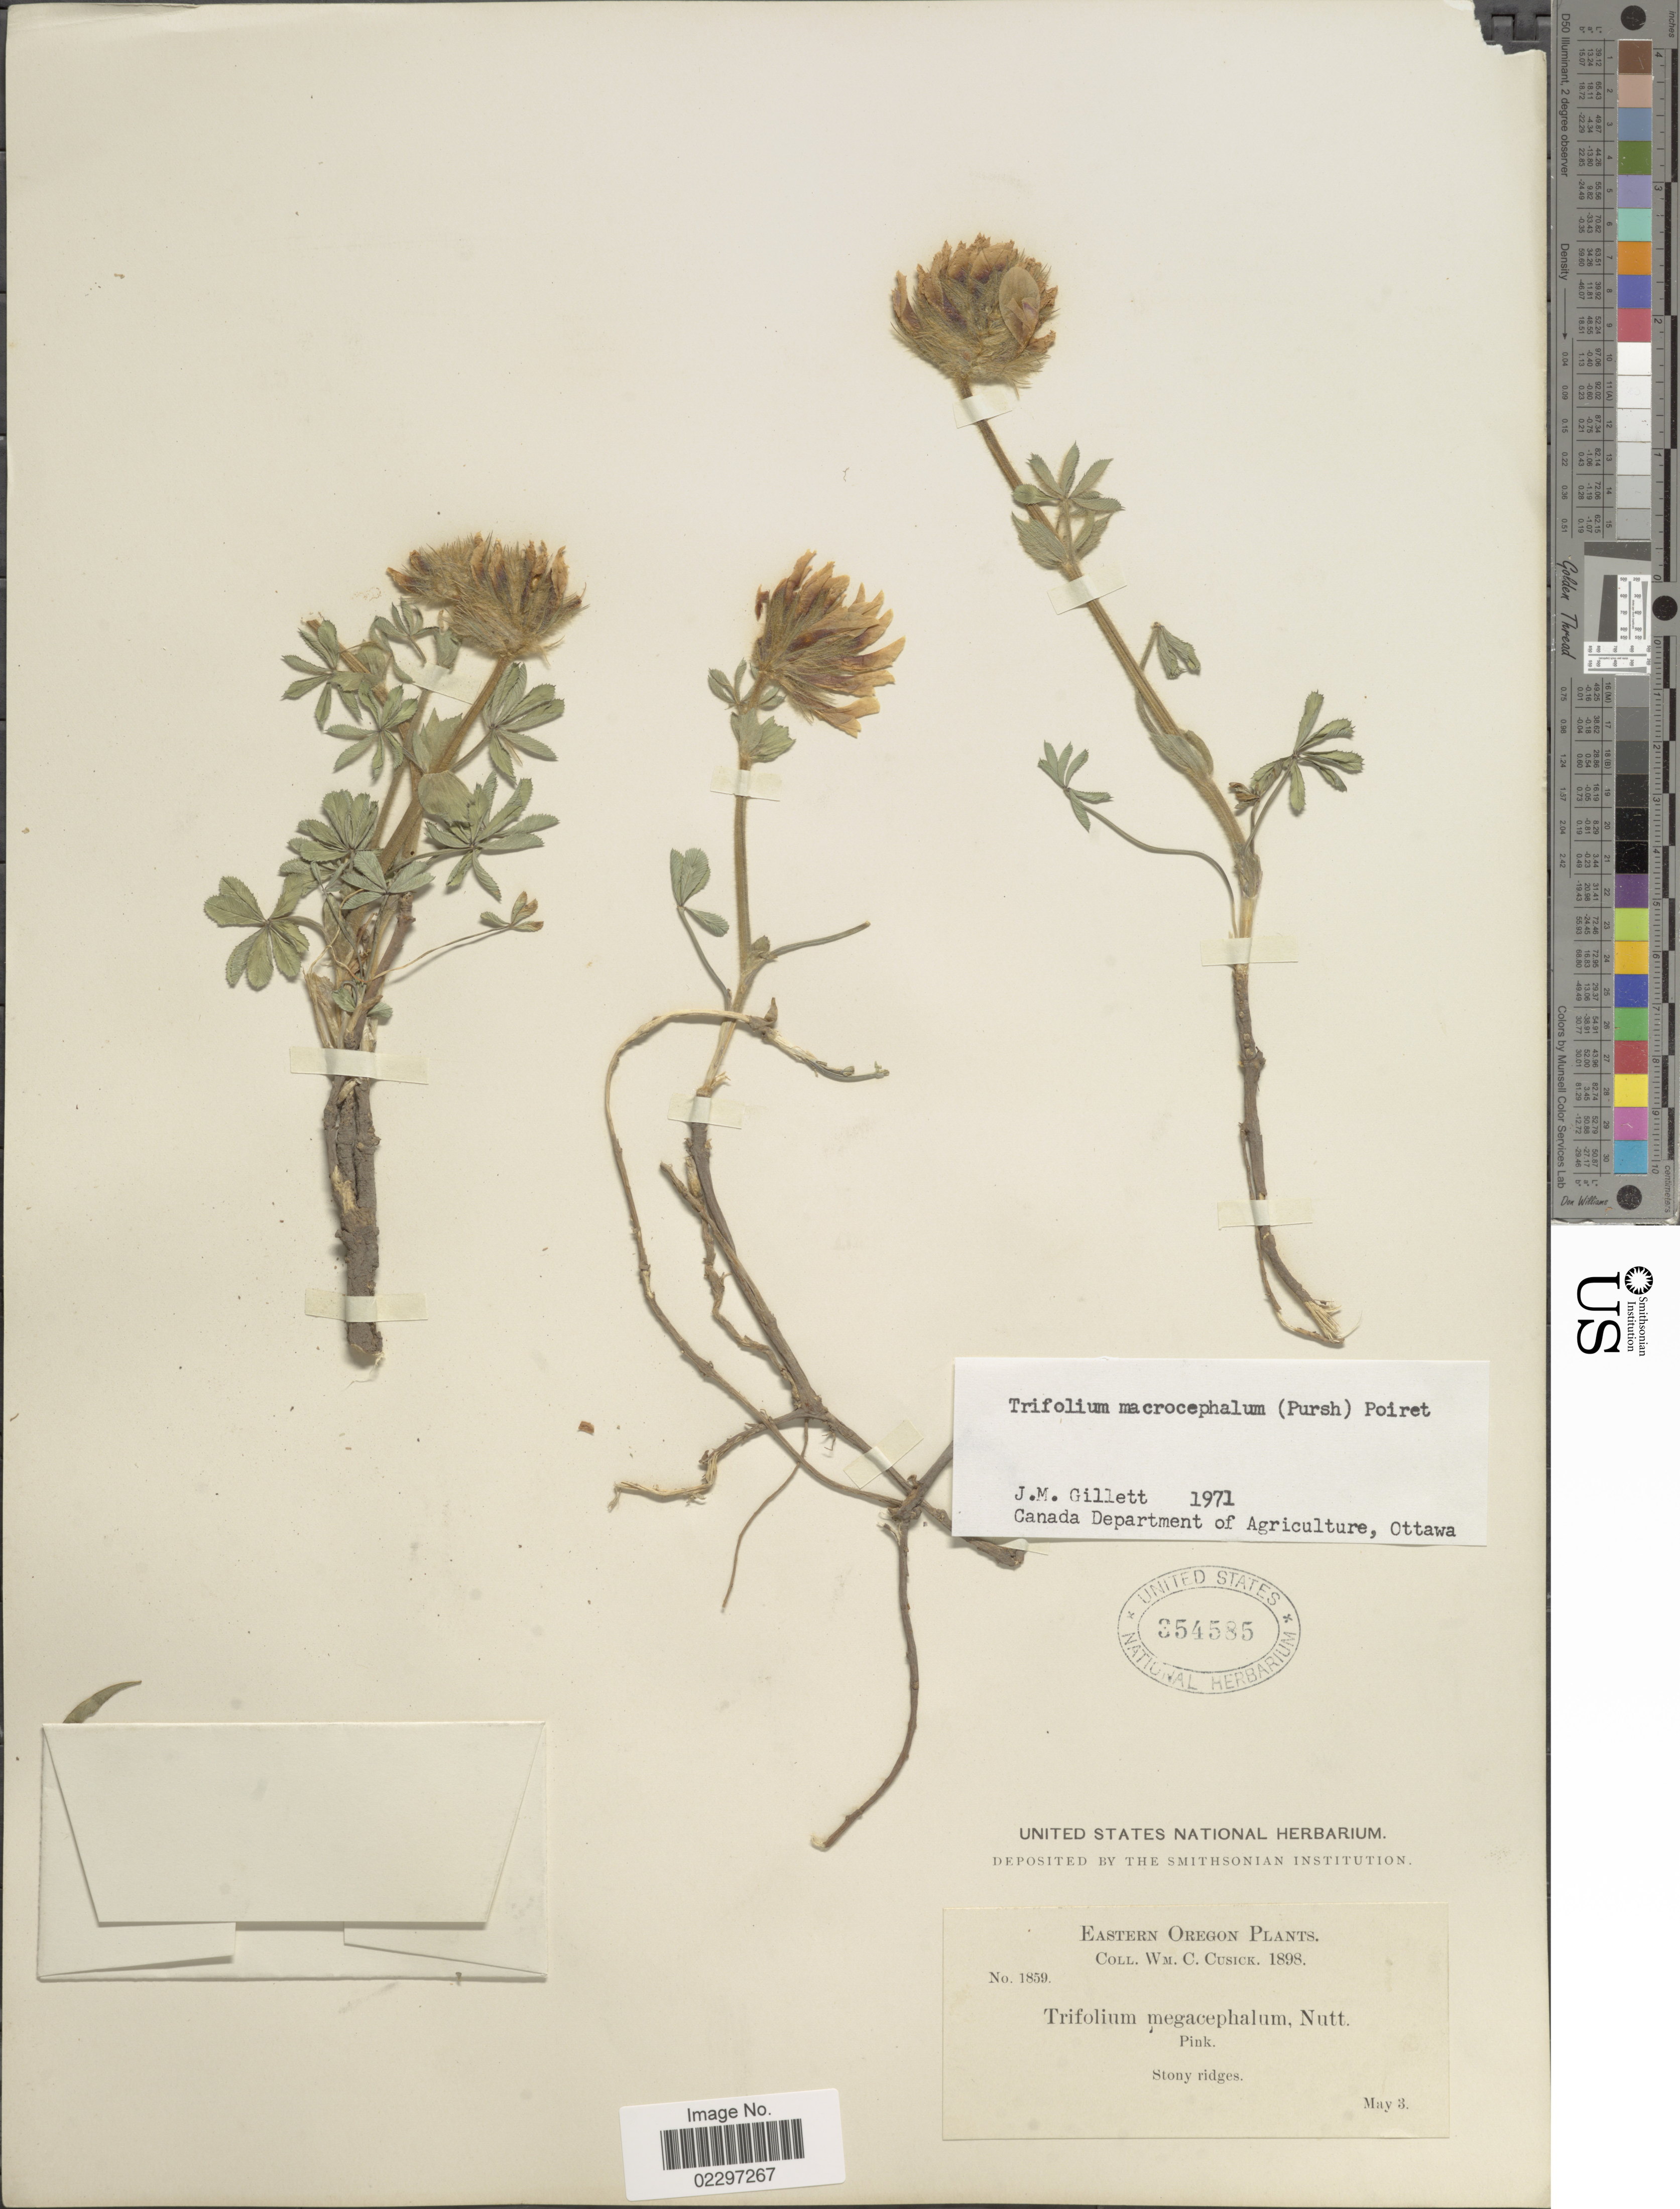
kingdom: Plantae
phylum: Tracheophyta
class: Magnoliopsida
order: Fabales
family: Fabaceae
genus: Trifolium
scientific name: Trifolium macrocephalum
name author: (Pursh) Poir.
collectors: W. C. Cusick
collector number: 1859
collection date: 1898-05-03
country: United States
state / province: Oregon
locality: Eastern Oregon. Stony ridges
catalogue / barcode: US 354585